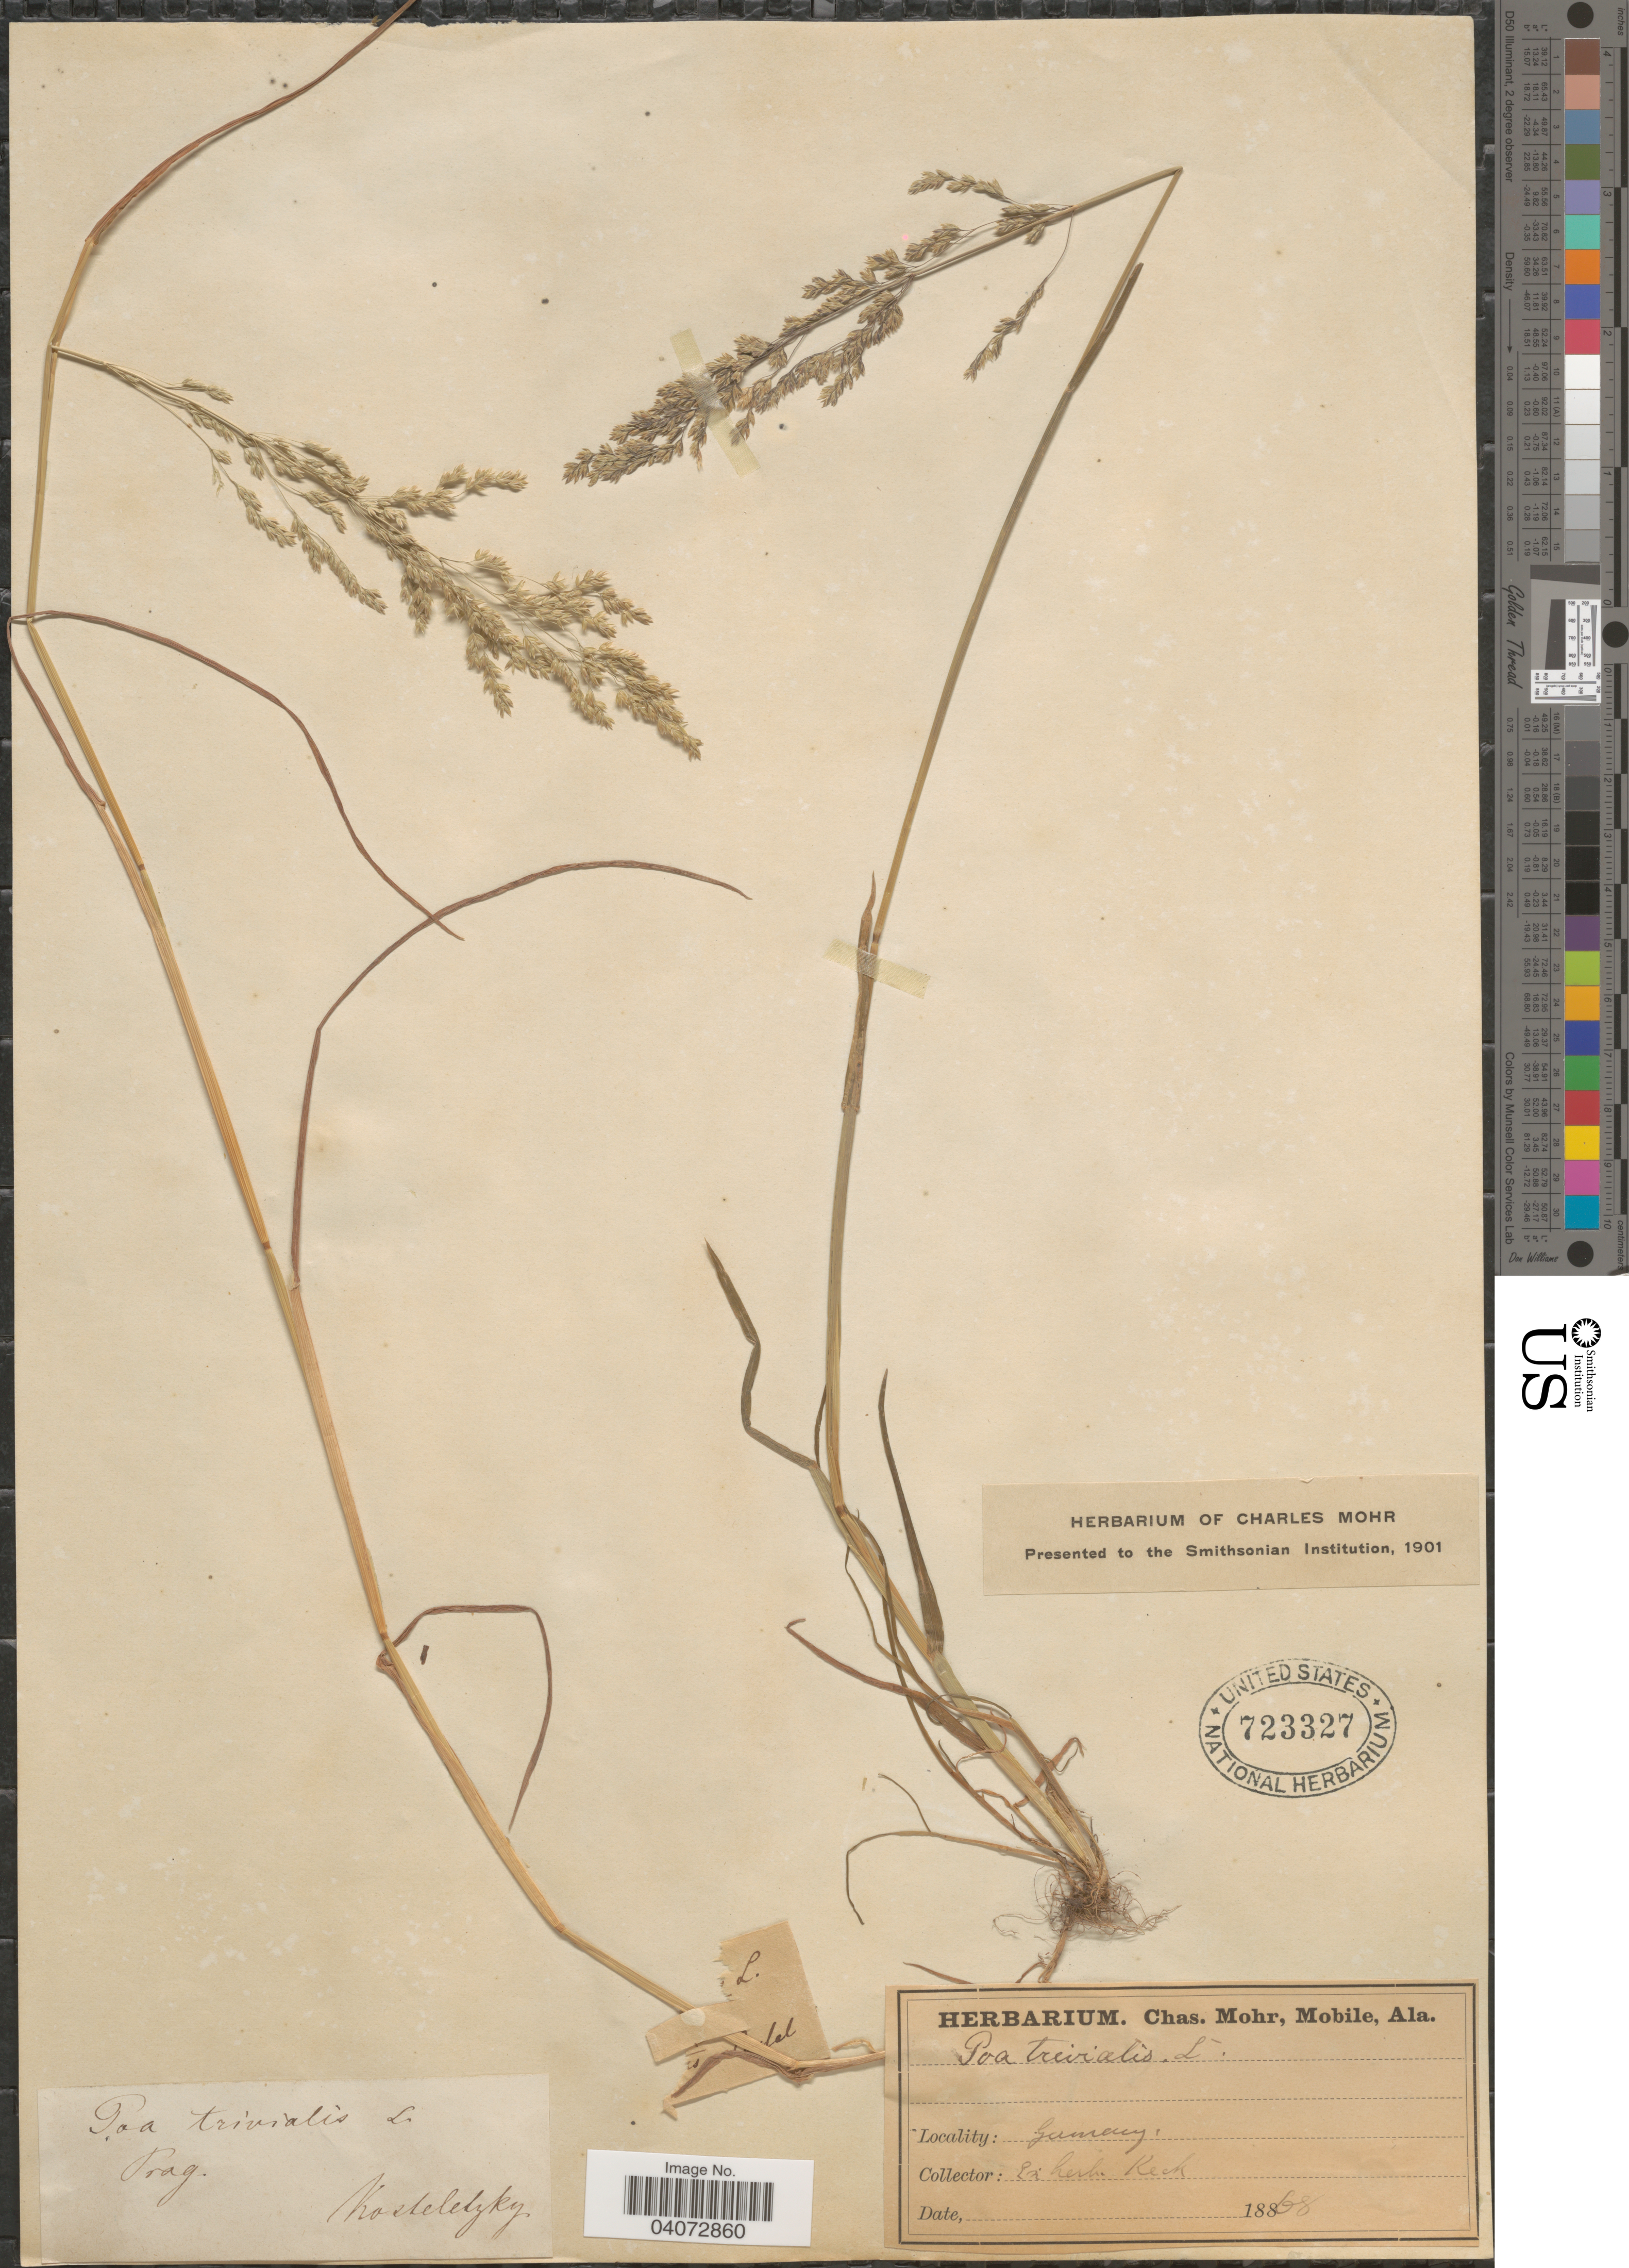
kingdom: Plantae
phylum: Tracheophyta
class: Liliopsida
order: Poales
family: Poaceae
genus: Poa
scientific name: Poa trivialis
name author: L.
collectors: Kosteletzky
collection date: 1868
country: Germany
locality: Prag.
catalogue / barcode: US 723327